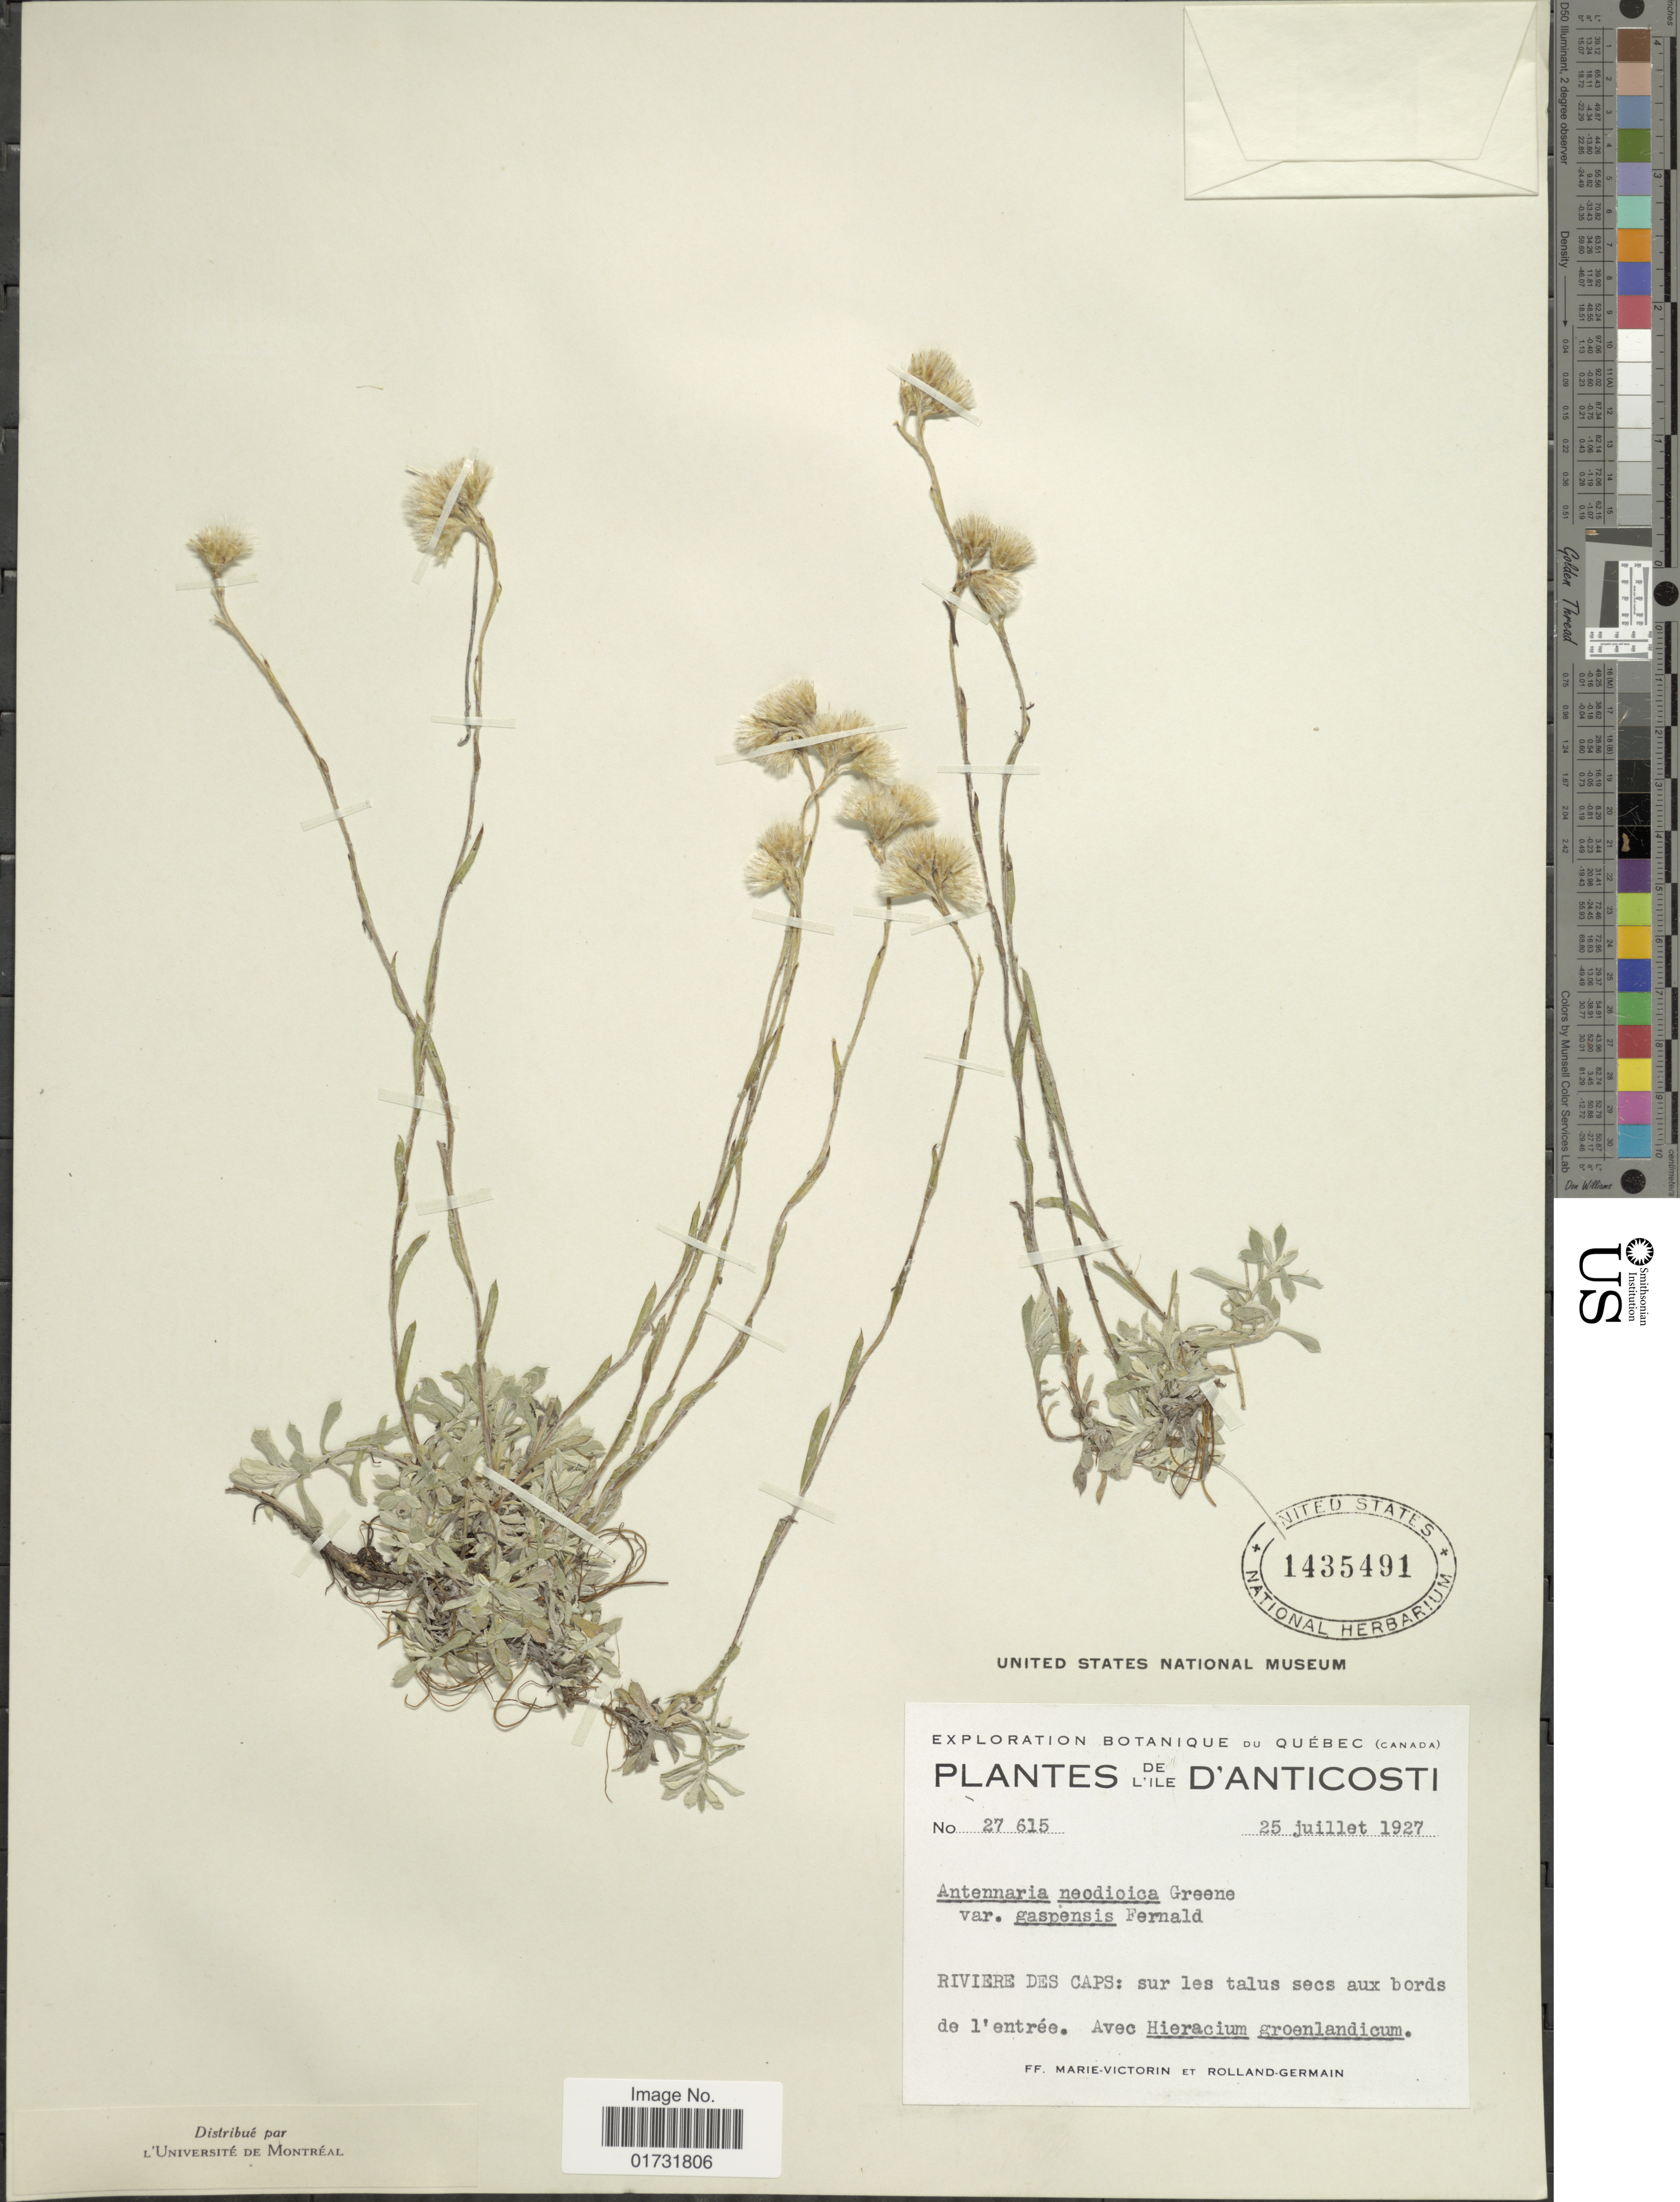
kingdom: Plantae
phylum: Tracheophyta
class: Magnoliopsida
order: Asterales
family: Asteraceae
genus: Antennaria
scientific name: Antennaria neodioica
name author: Greene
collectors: F. Marie-Victorin & Rolland-Germain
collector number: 27615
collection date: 1927-07-25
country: Canada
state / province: Quebec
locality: L'ile D'Anticosti. Riviere des Caps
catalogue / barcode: US 1435491